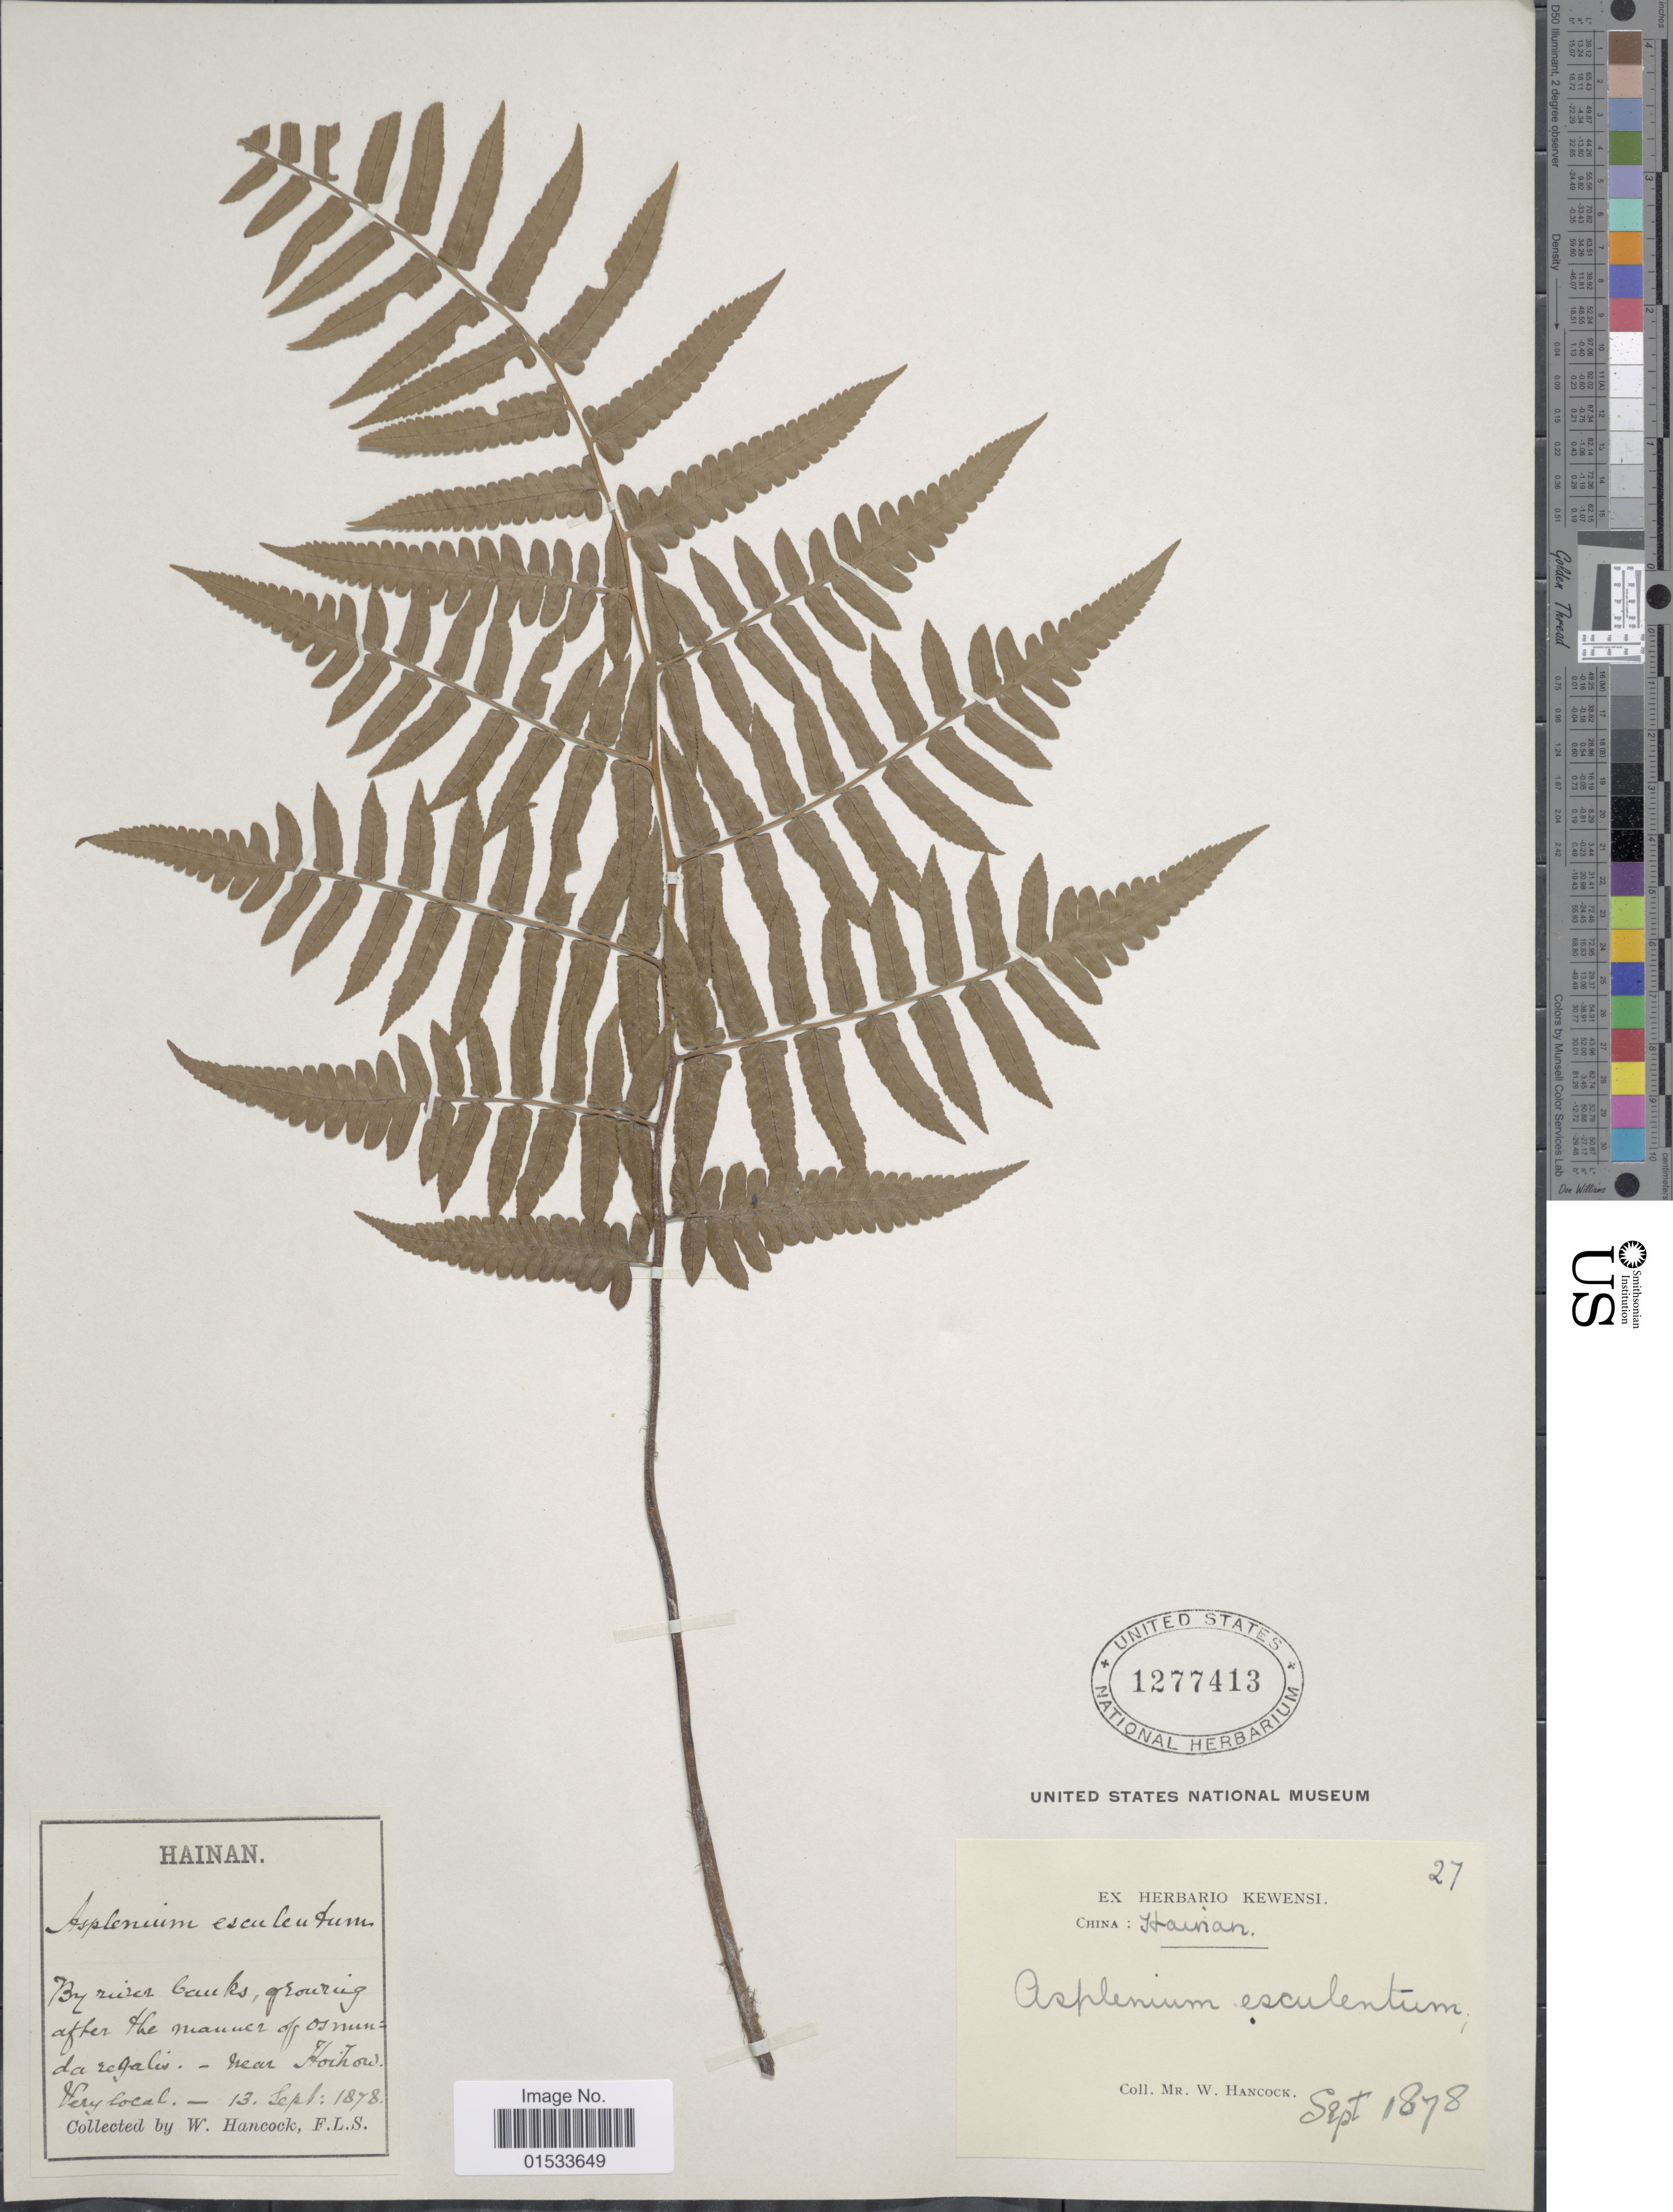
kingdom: Plantae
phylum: Tracheophyta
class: Polypodiopsida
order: Polypodiales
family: Athyriaceae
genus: Diplazium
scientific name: Diplazium esculentum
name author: (Retz.) Sw.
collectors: W. Hancock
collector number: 27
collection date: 1878-09-13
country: China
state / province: Hainan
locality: By river banks, near Hoihow [interpreted]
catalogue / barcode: US 1277413